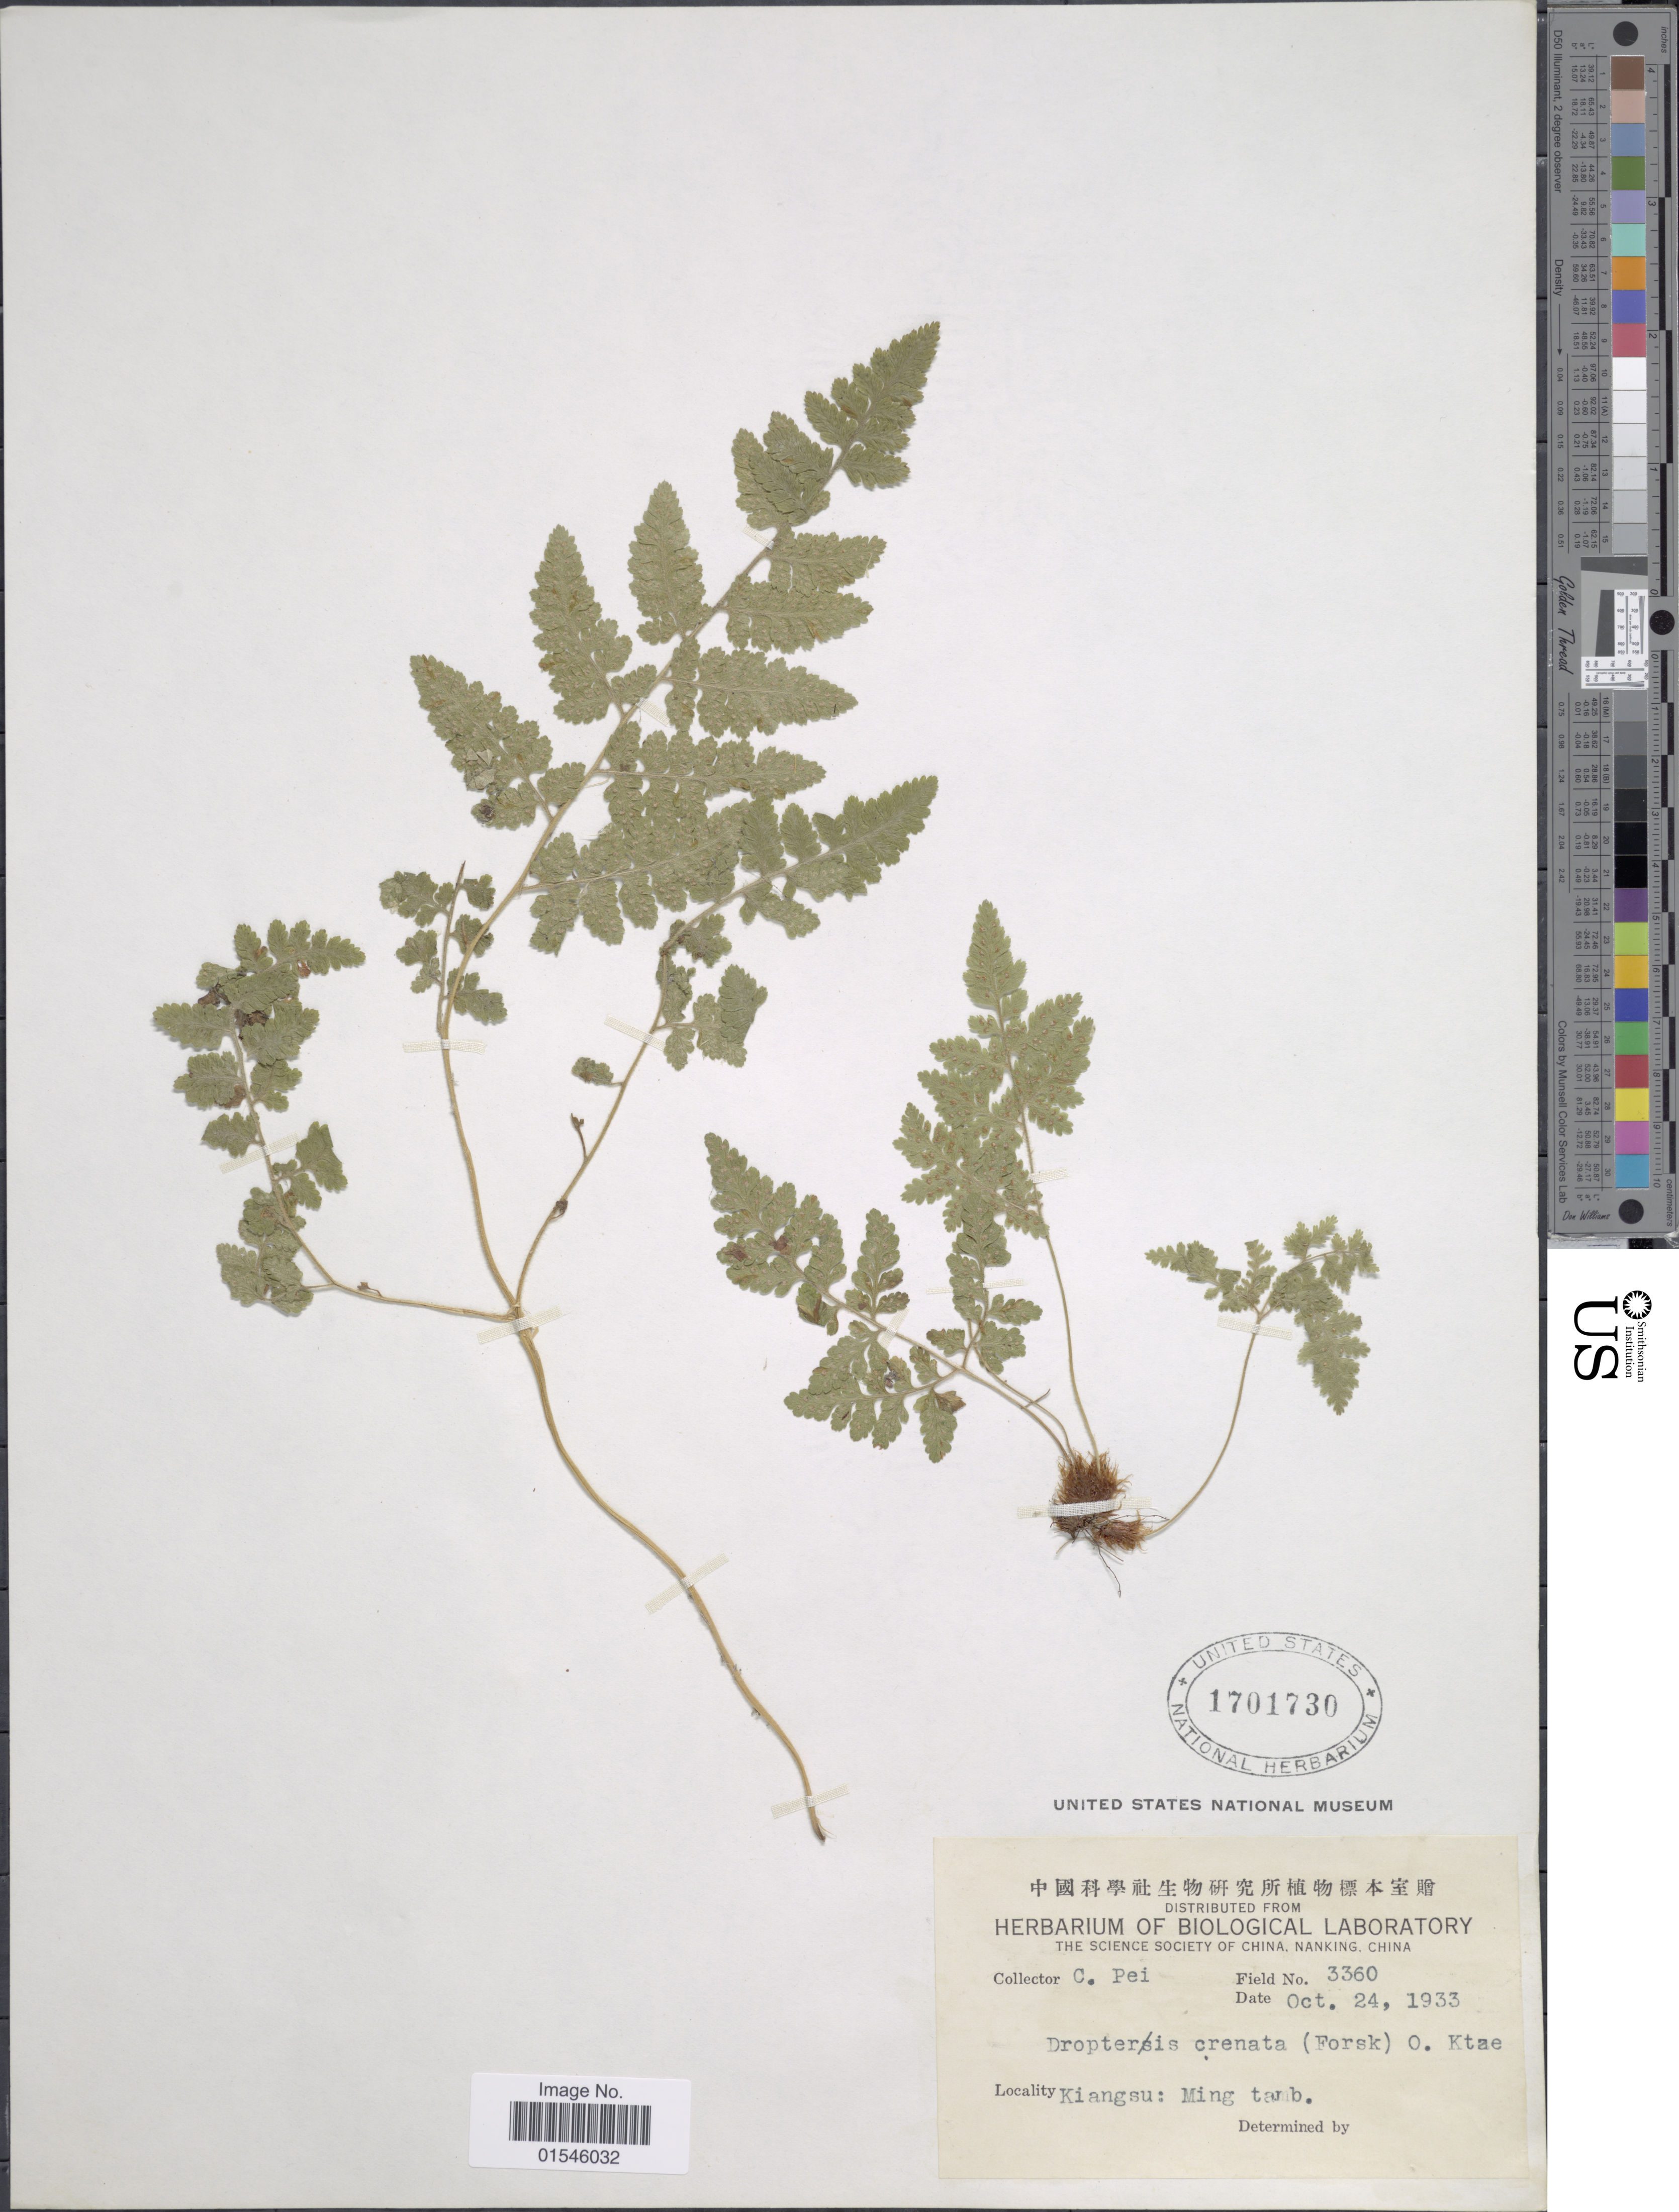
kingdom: Plantae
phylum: Tracheophyta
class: Polypodiopsida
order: Polypodiales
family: Hypodematiaceae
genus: Hypodematium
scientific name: Hypodematium crenatum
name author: (Forssk.) Kuhn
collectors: C. P'ei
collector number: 3360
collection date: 1933-10-24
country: China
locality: Kiangsu: Ming tamb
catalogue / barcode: US 1701730